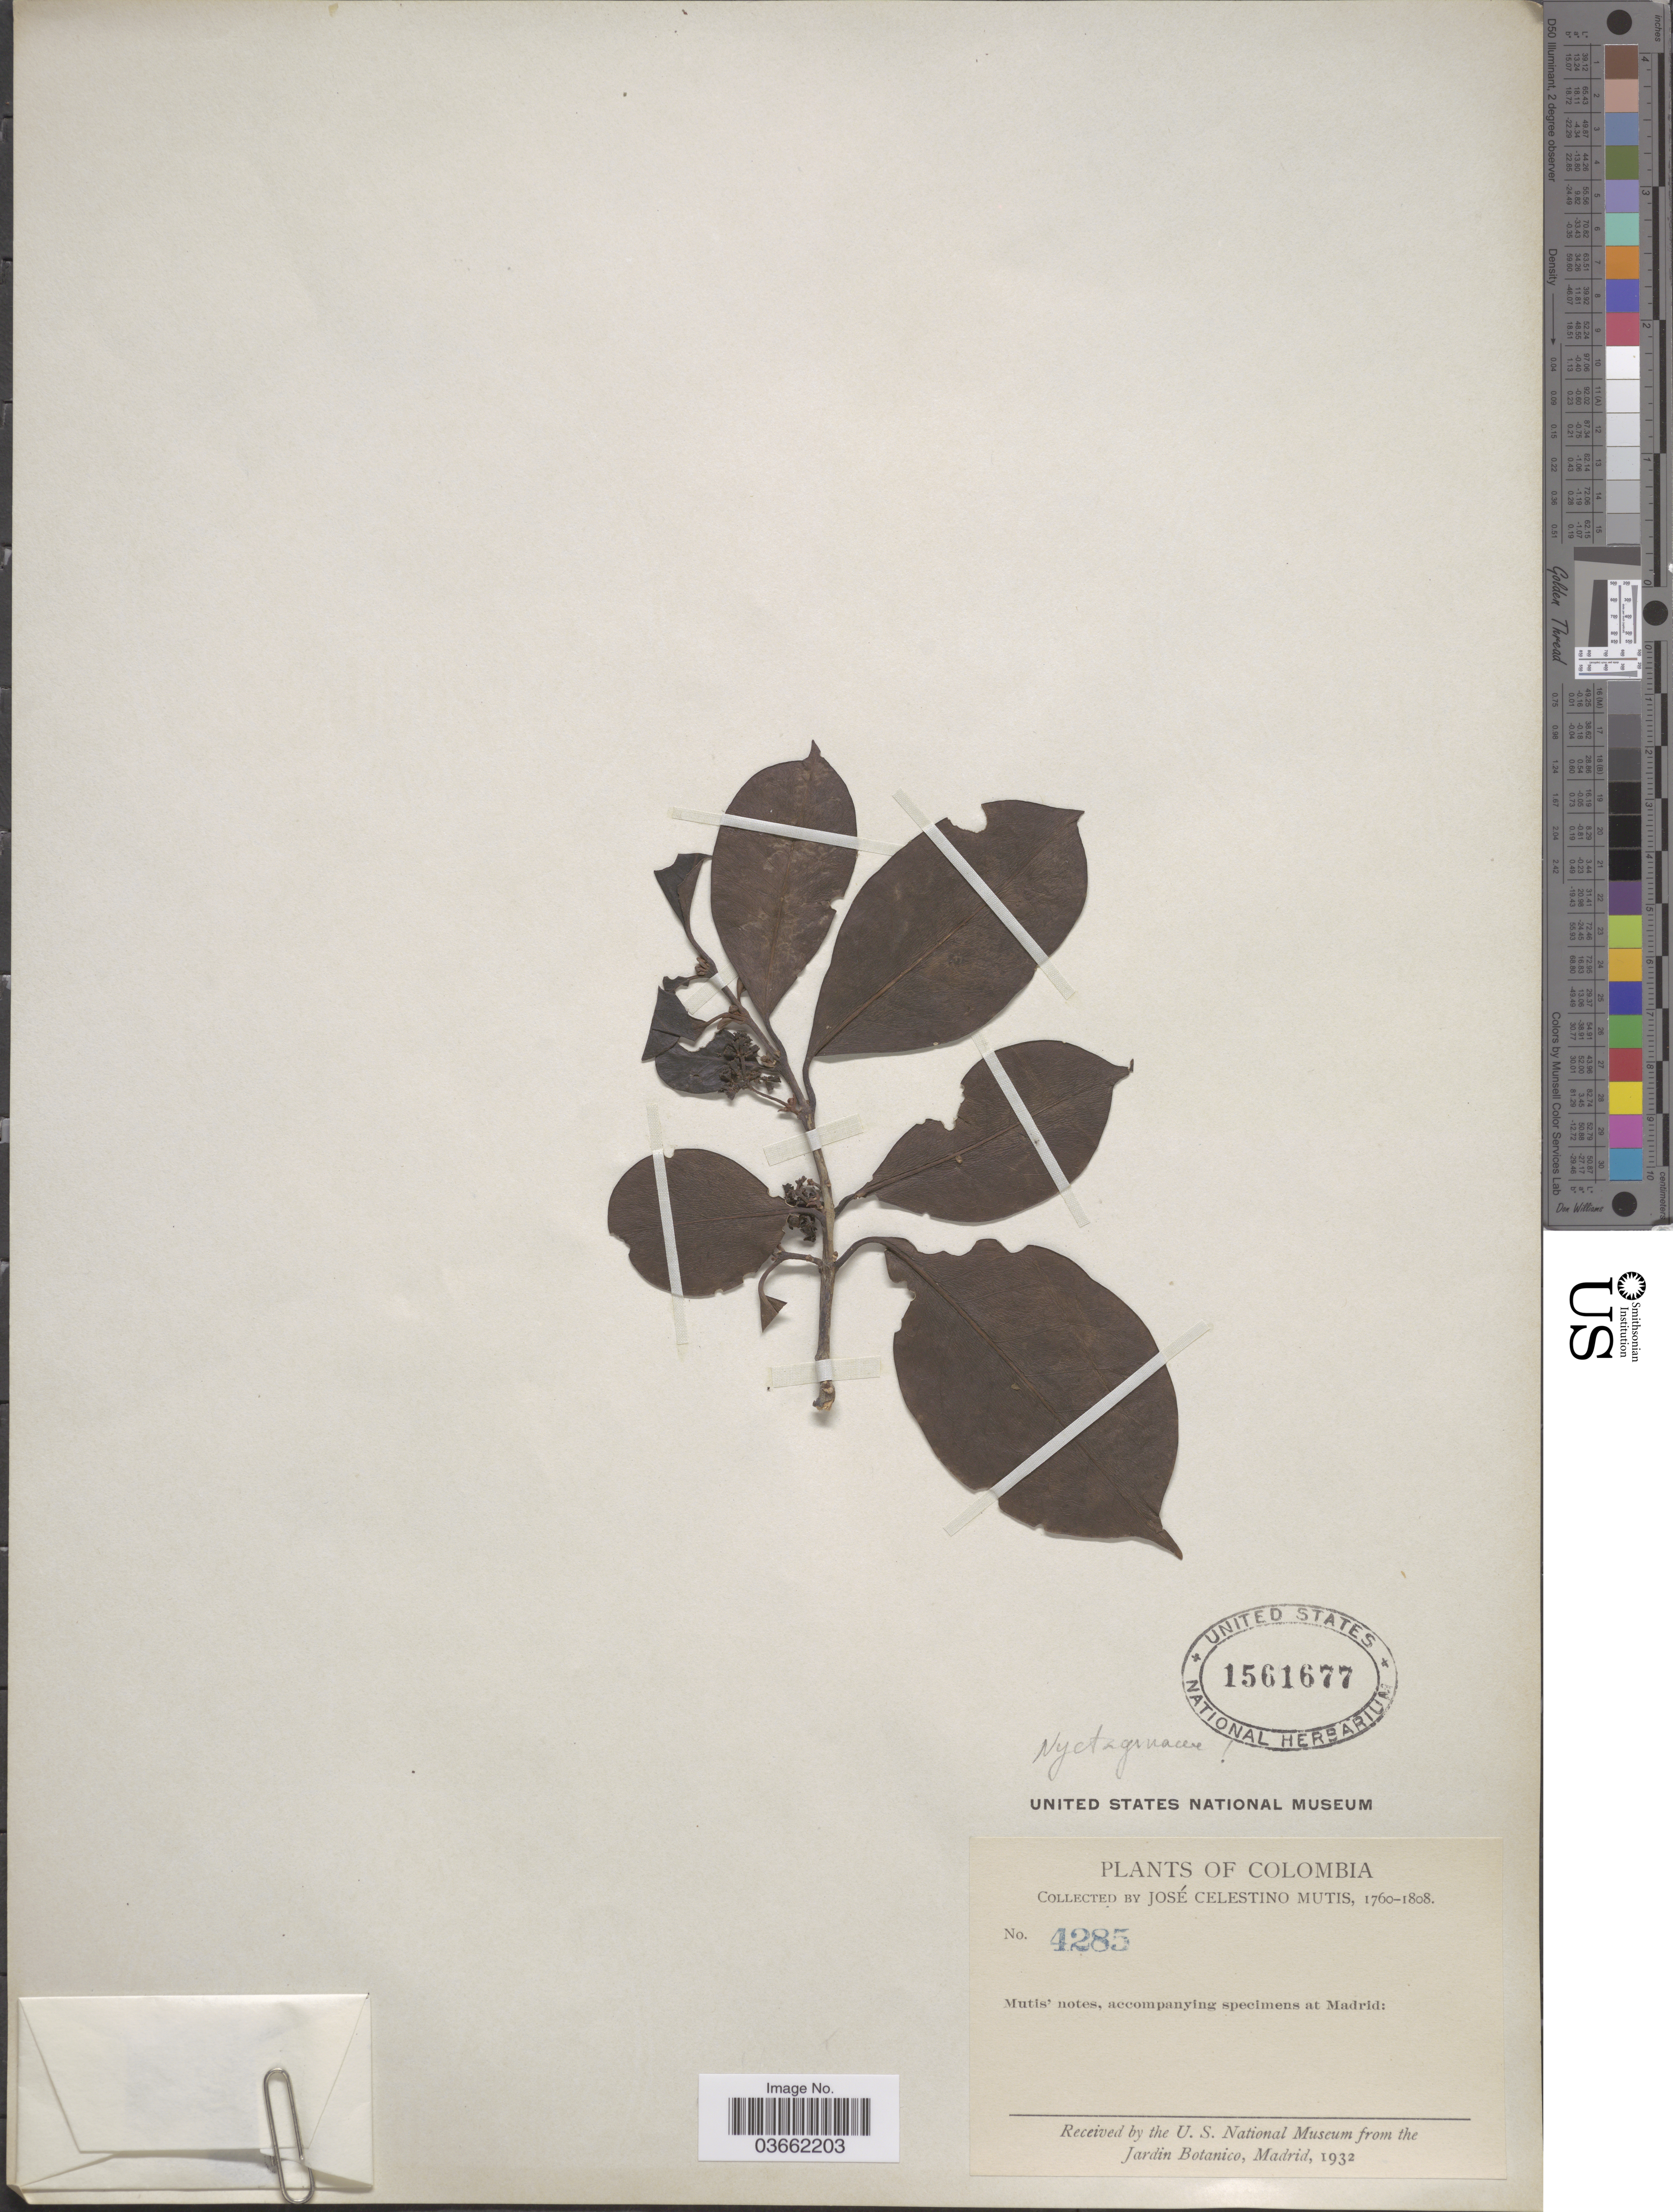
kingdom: Plantae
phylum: Tracheophyta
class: Magnoliopsida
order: Caryophyllales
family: Nyctaginaceae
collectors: J. C. B. Mutis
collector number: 4285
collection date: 1760/1808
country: Colombia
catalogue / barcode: US 1561677